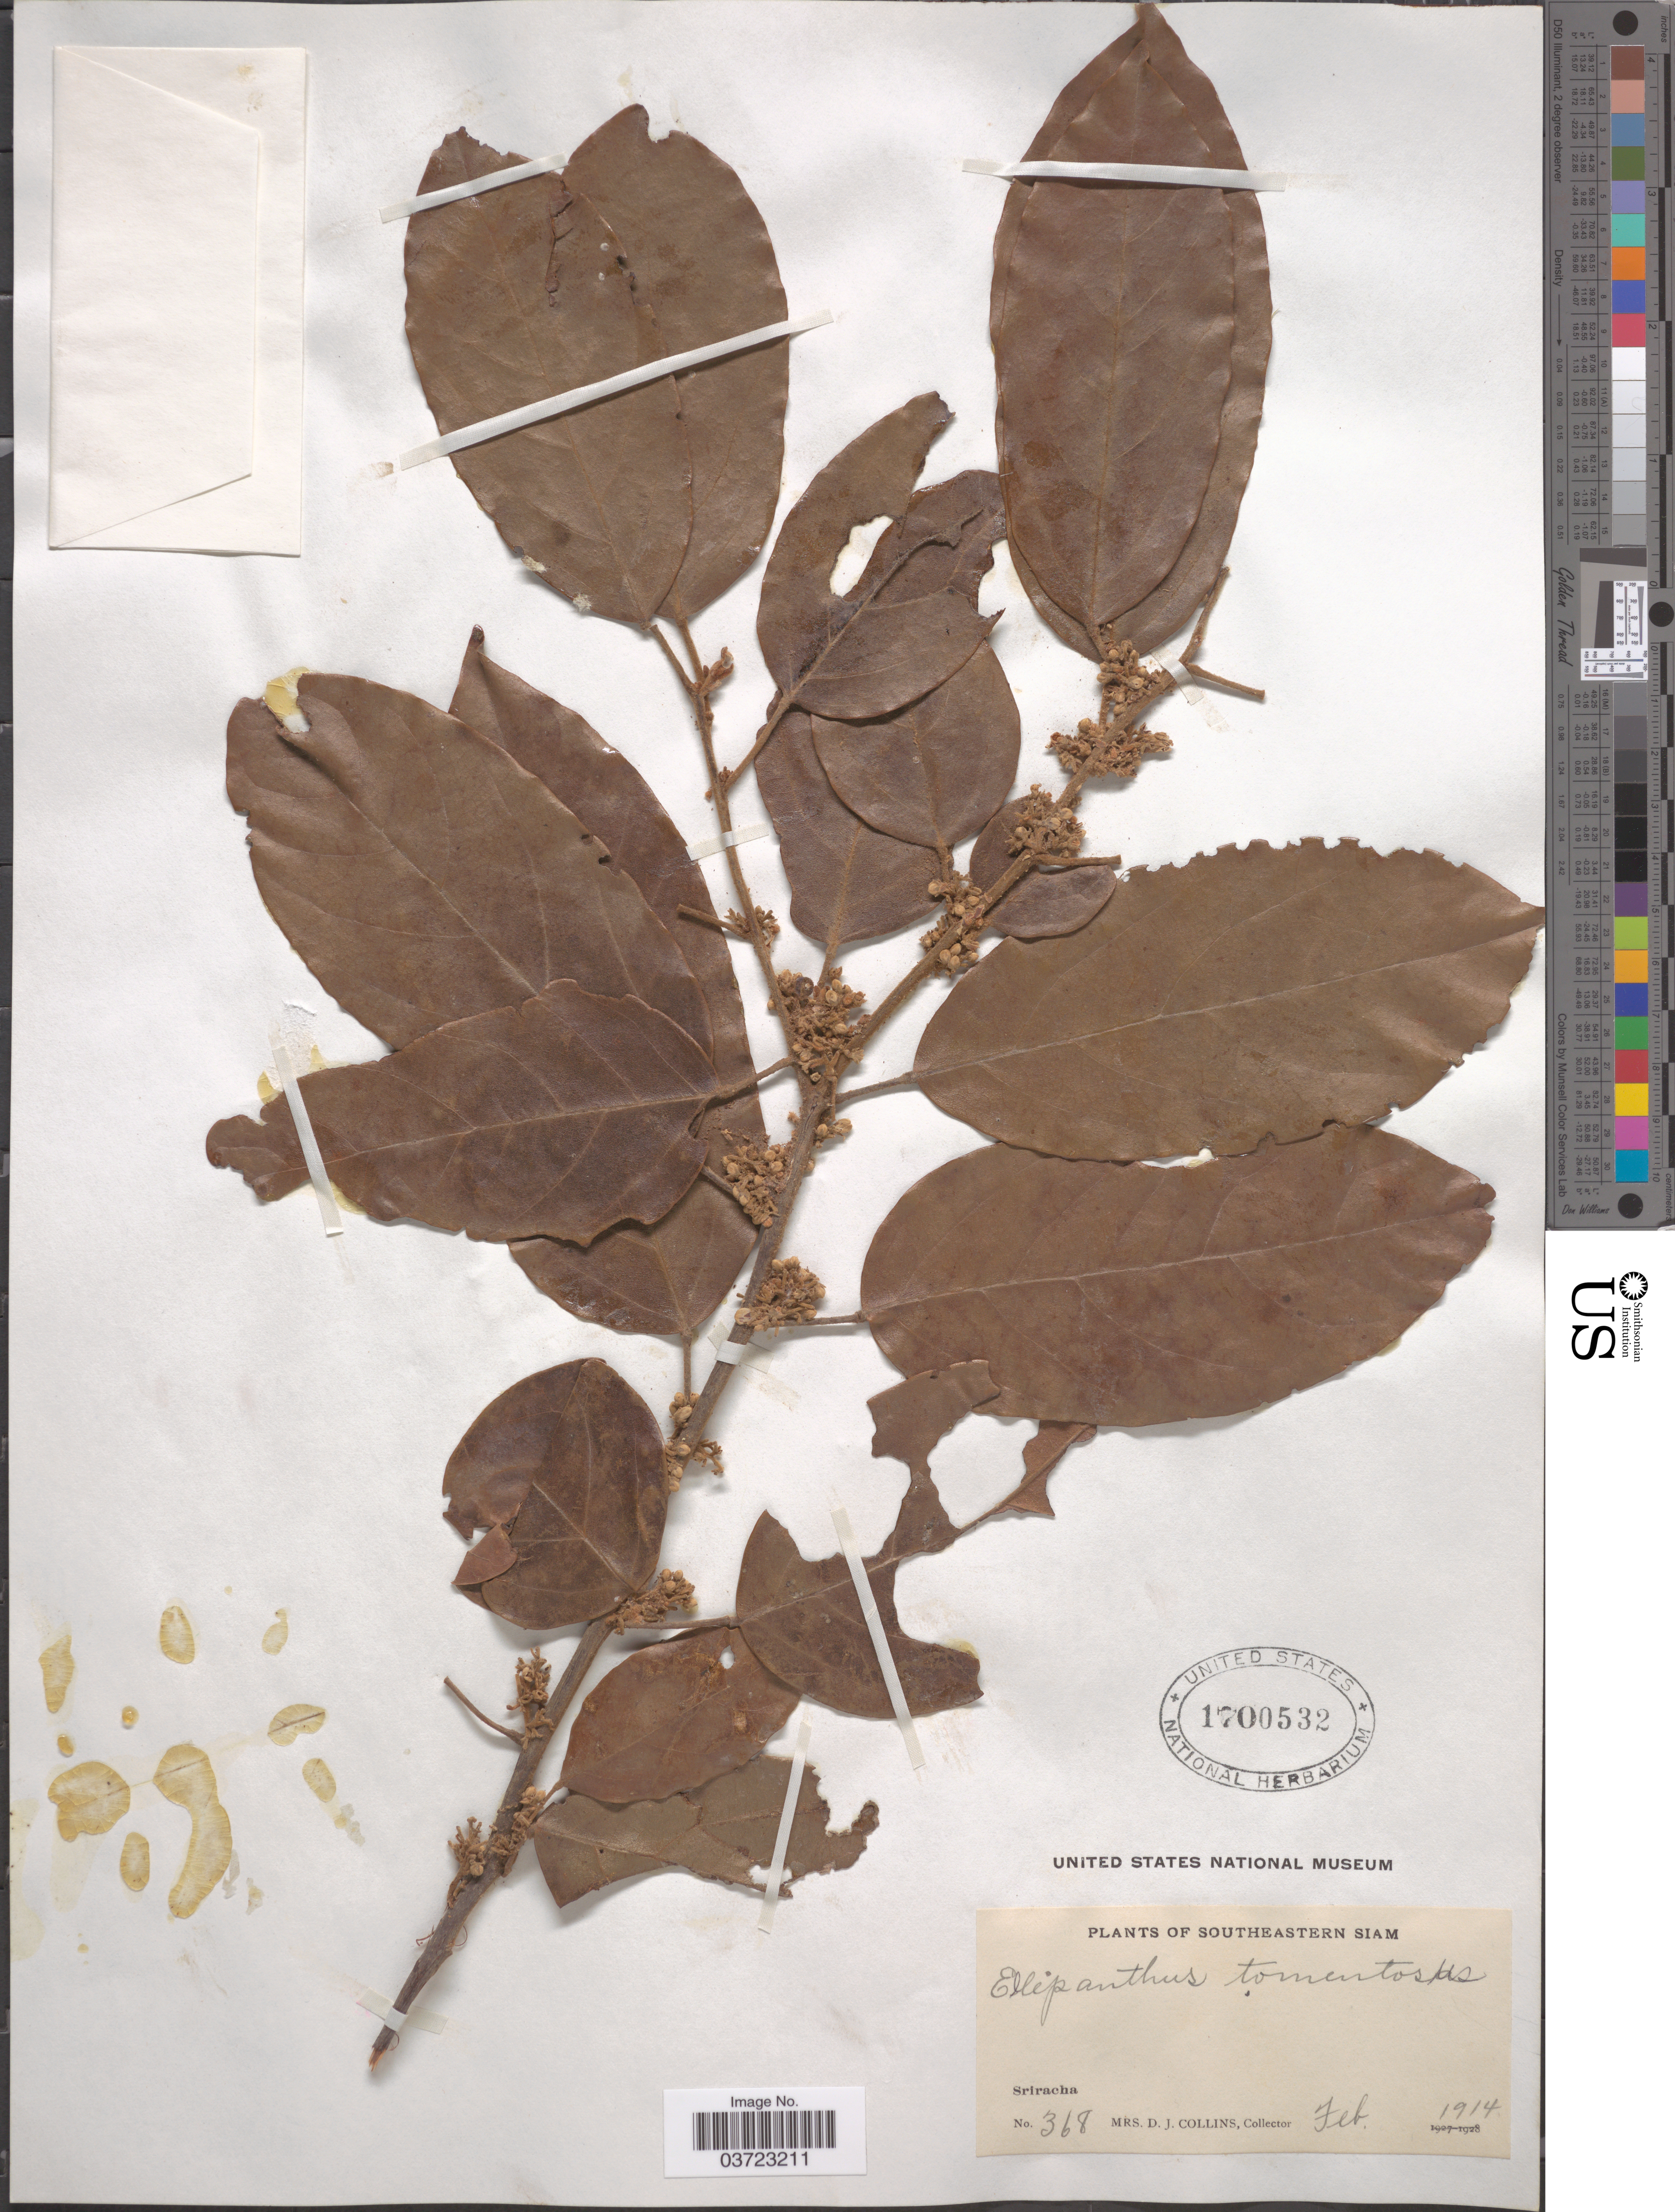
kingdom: Plantae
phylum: Tracheophyta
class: Magnoliopsida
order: Oxalidales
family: Connaraceae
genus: Ellipanthus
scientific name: Ellipanthus tomentosus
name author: Kurz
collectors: Mrs. D. J. Collins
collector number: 368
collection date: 1914-02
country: Thailand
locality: Southeastern Siam, Sriracha.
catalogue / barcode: US 1700532